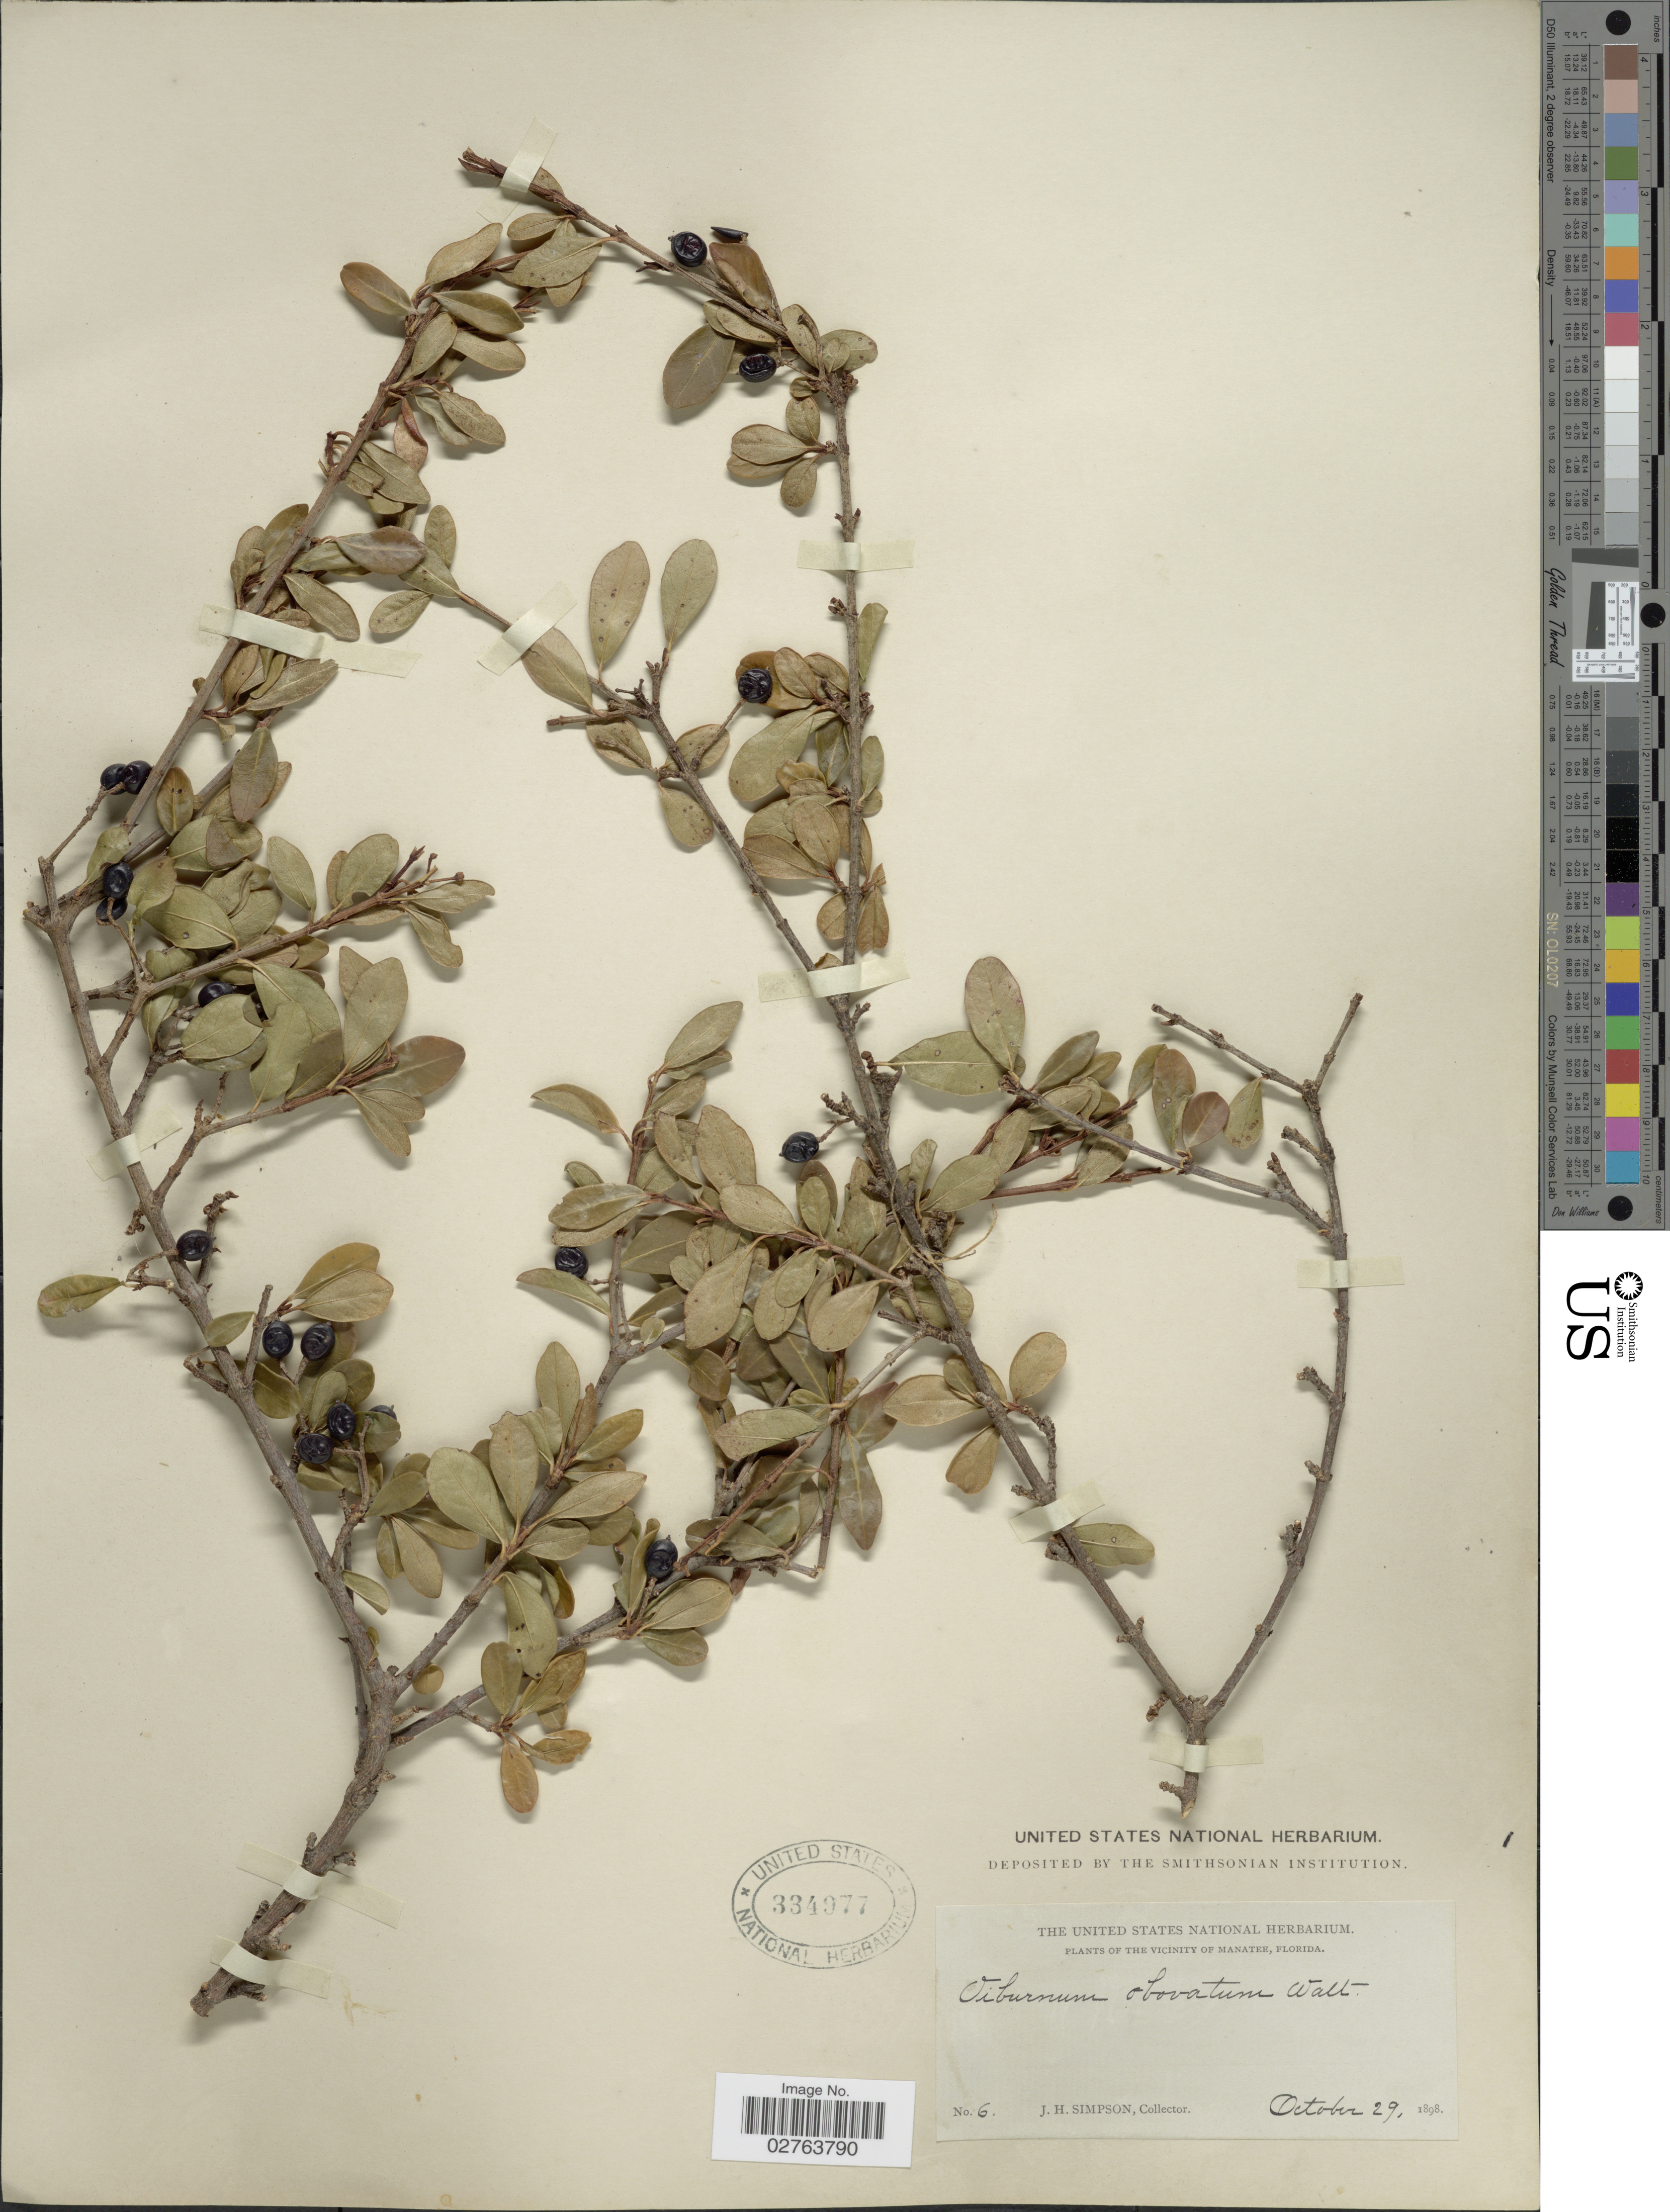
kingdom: Plantae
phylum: Tracheophyta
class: Magnoliopsida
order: Dipsacales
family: Viburnaceae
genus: Viburnum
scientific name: Viburnum obovatum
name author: Walter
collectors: J. H. Simpson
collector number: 6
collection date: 1898-10-29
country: United States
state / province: Florida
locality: Vicinity of Manatee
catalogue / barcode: US 334977